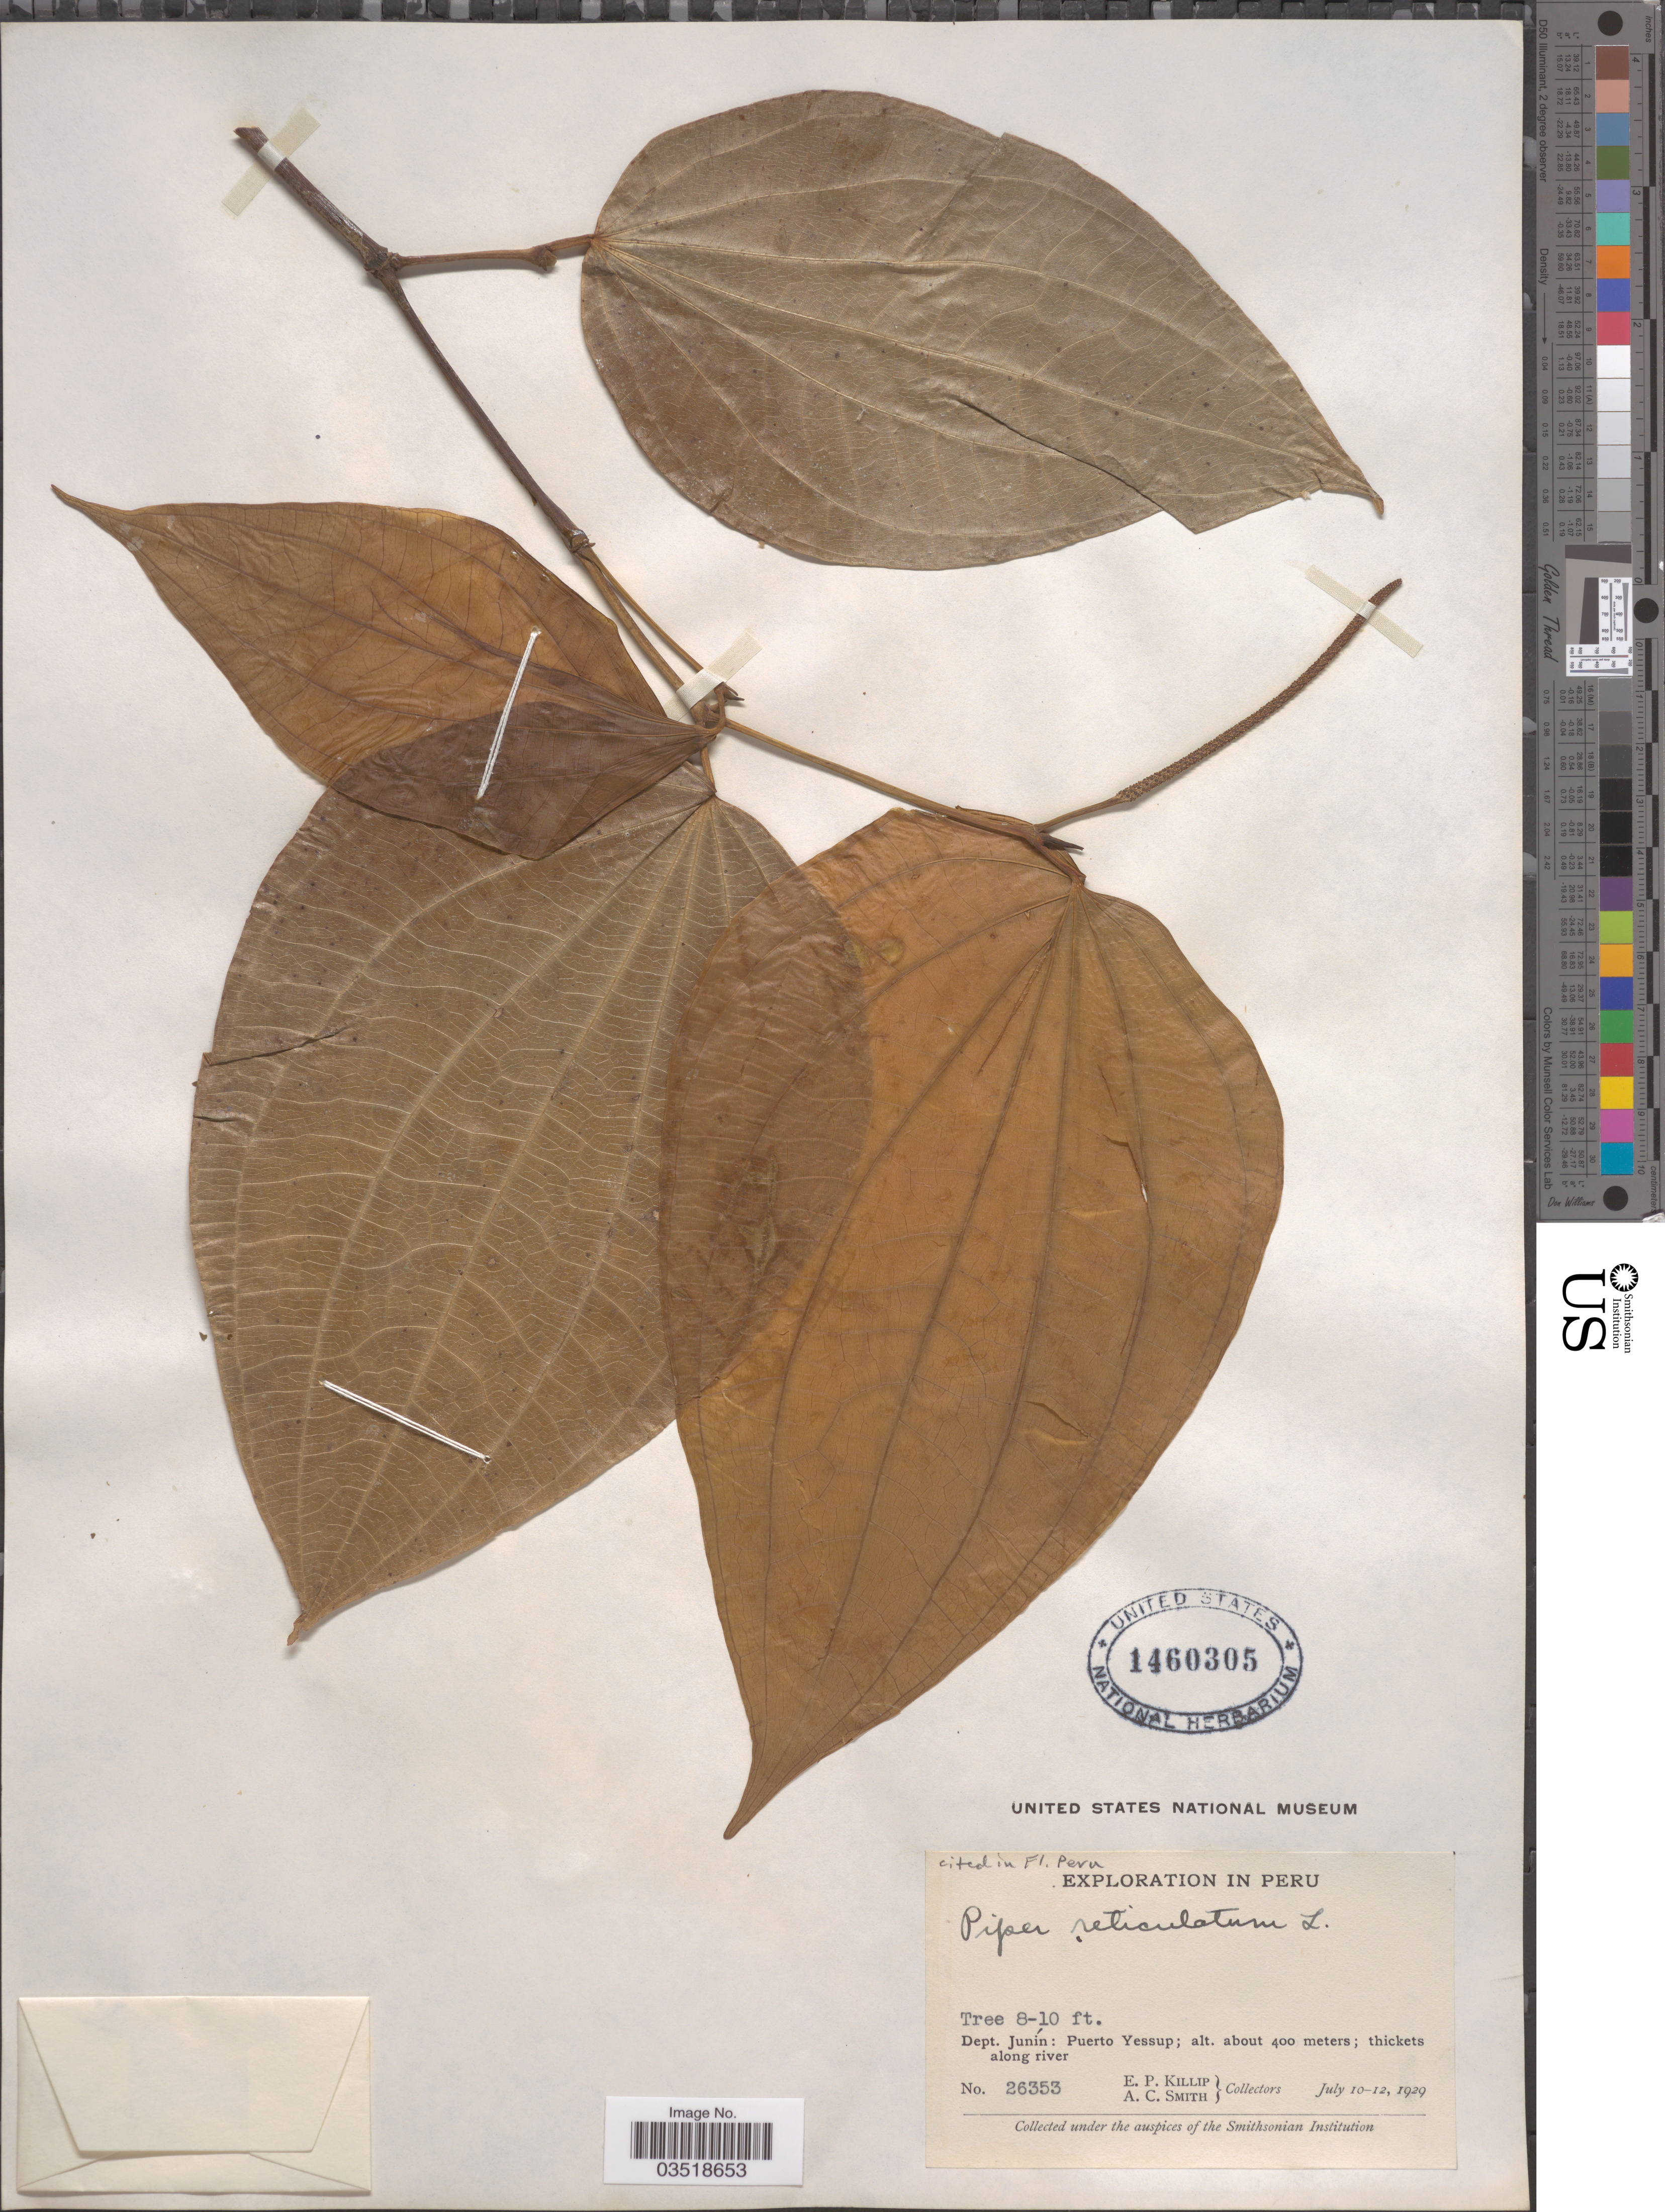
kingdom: Plantae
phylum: Tracheophyta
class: Magnoliopsida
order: Piperales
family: Piperaceae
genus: Piper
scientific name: Piper reticulatum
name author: L.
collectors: E. P. Killip & A. C. Smith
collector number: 26353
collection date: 1929-07-10/1929-07-12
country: Peru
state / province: Junín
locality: Dept. Junín: Puerto Yessup.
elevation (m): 400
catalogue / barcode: US 1460305